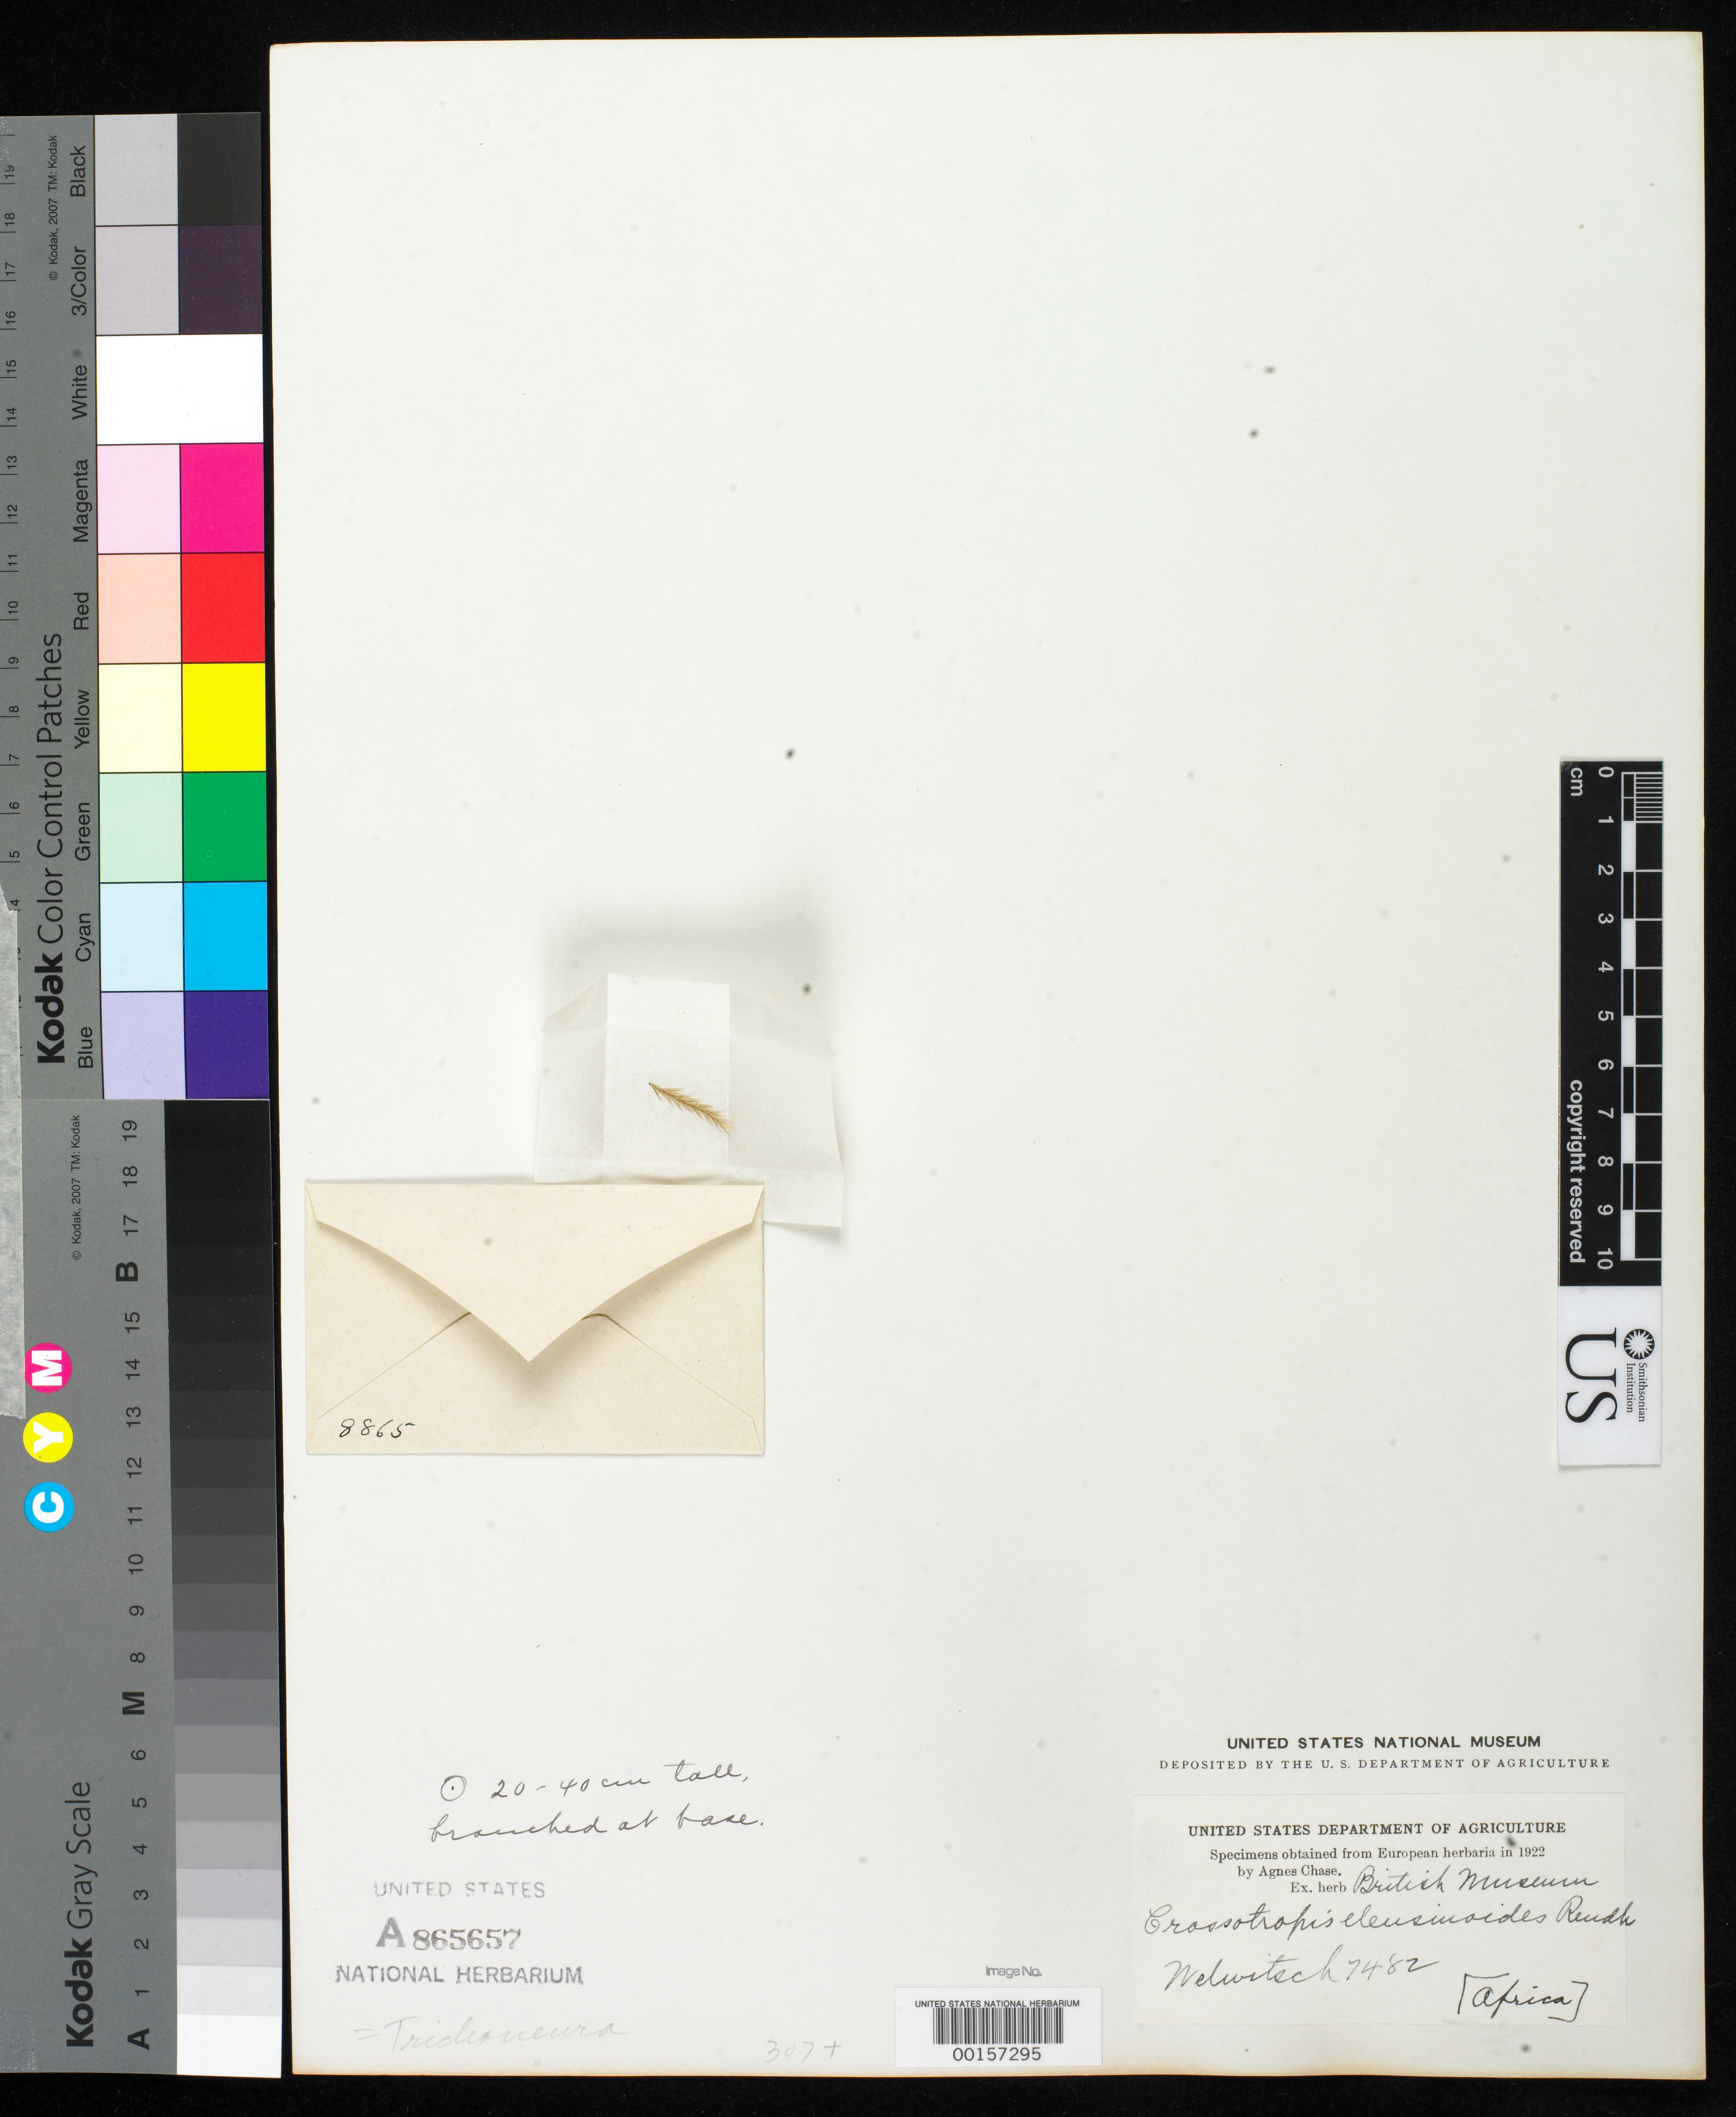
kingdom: Plantae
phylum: Tracheophyta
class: Liliopsida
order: Poales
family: Poaceae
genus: Crossotropis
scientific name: Crossotropis eleusinoides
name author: Rendle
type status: Type Fragment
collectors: F. M. Welwitsch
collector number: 7482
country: Angola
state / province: Luanda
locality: Quinta do Luiz Gomes.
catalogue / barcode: US 865657A